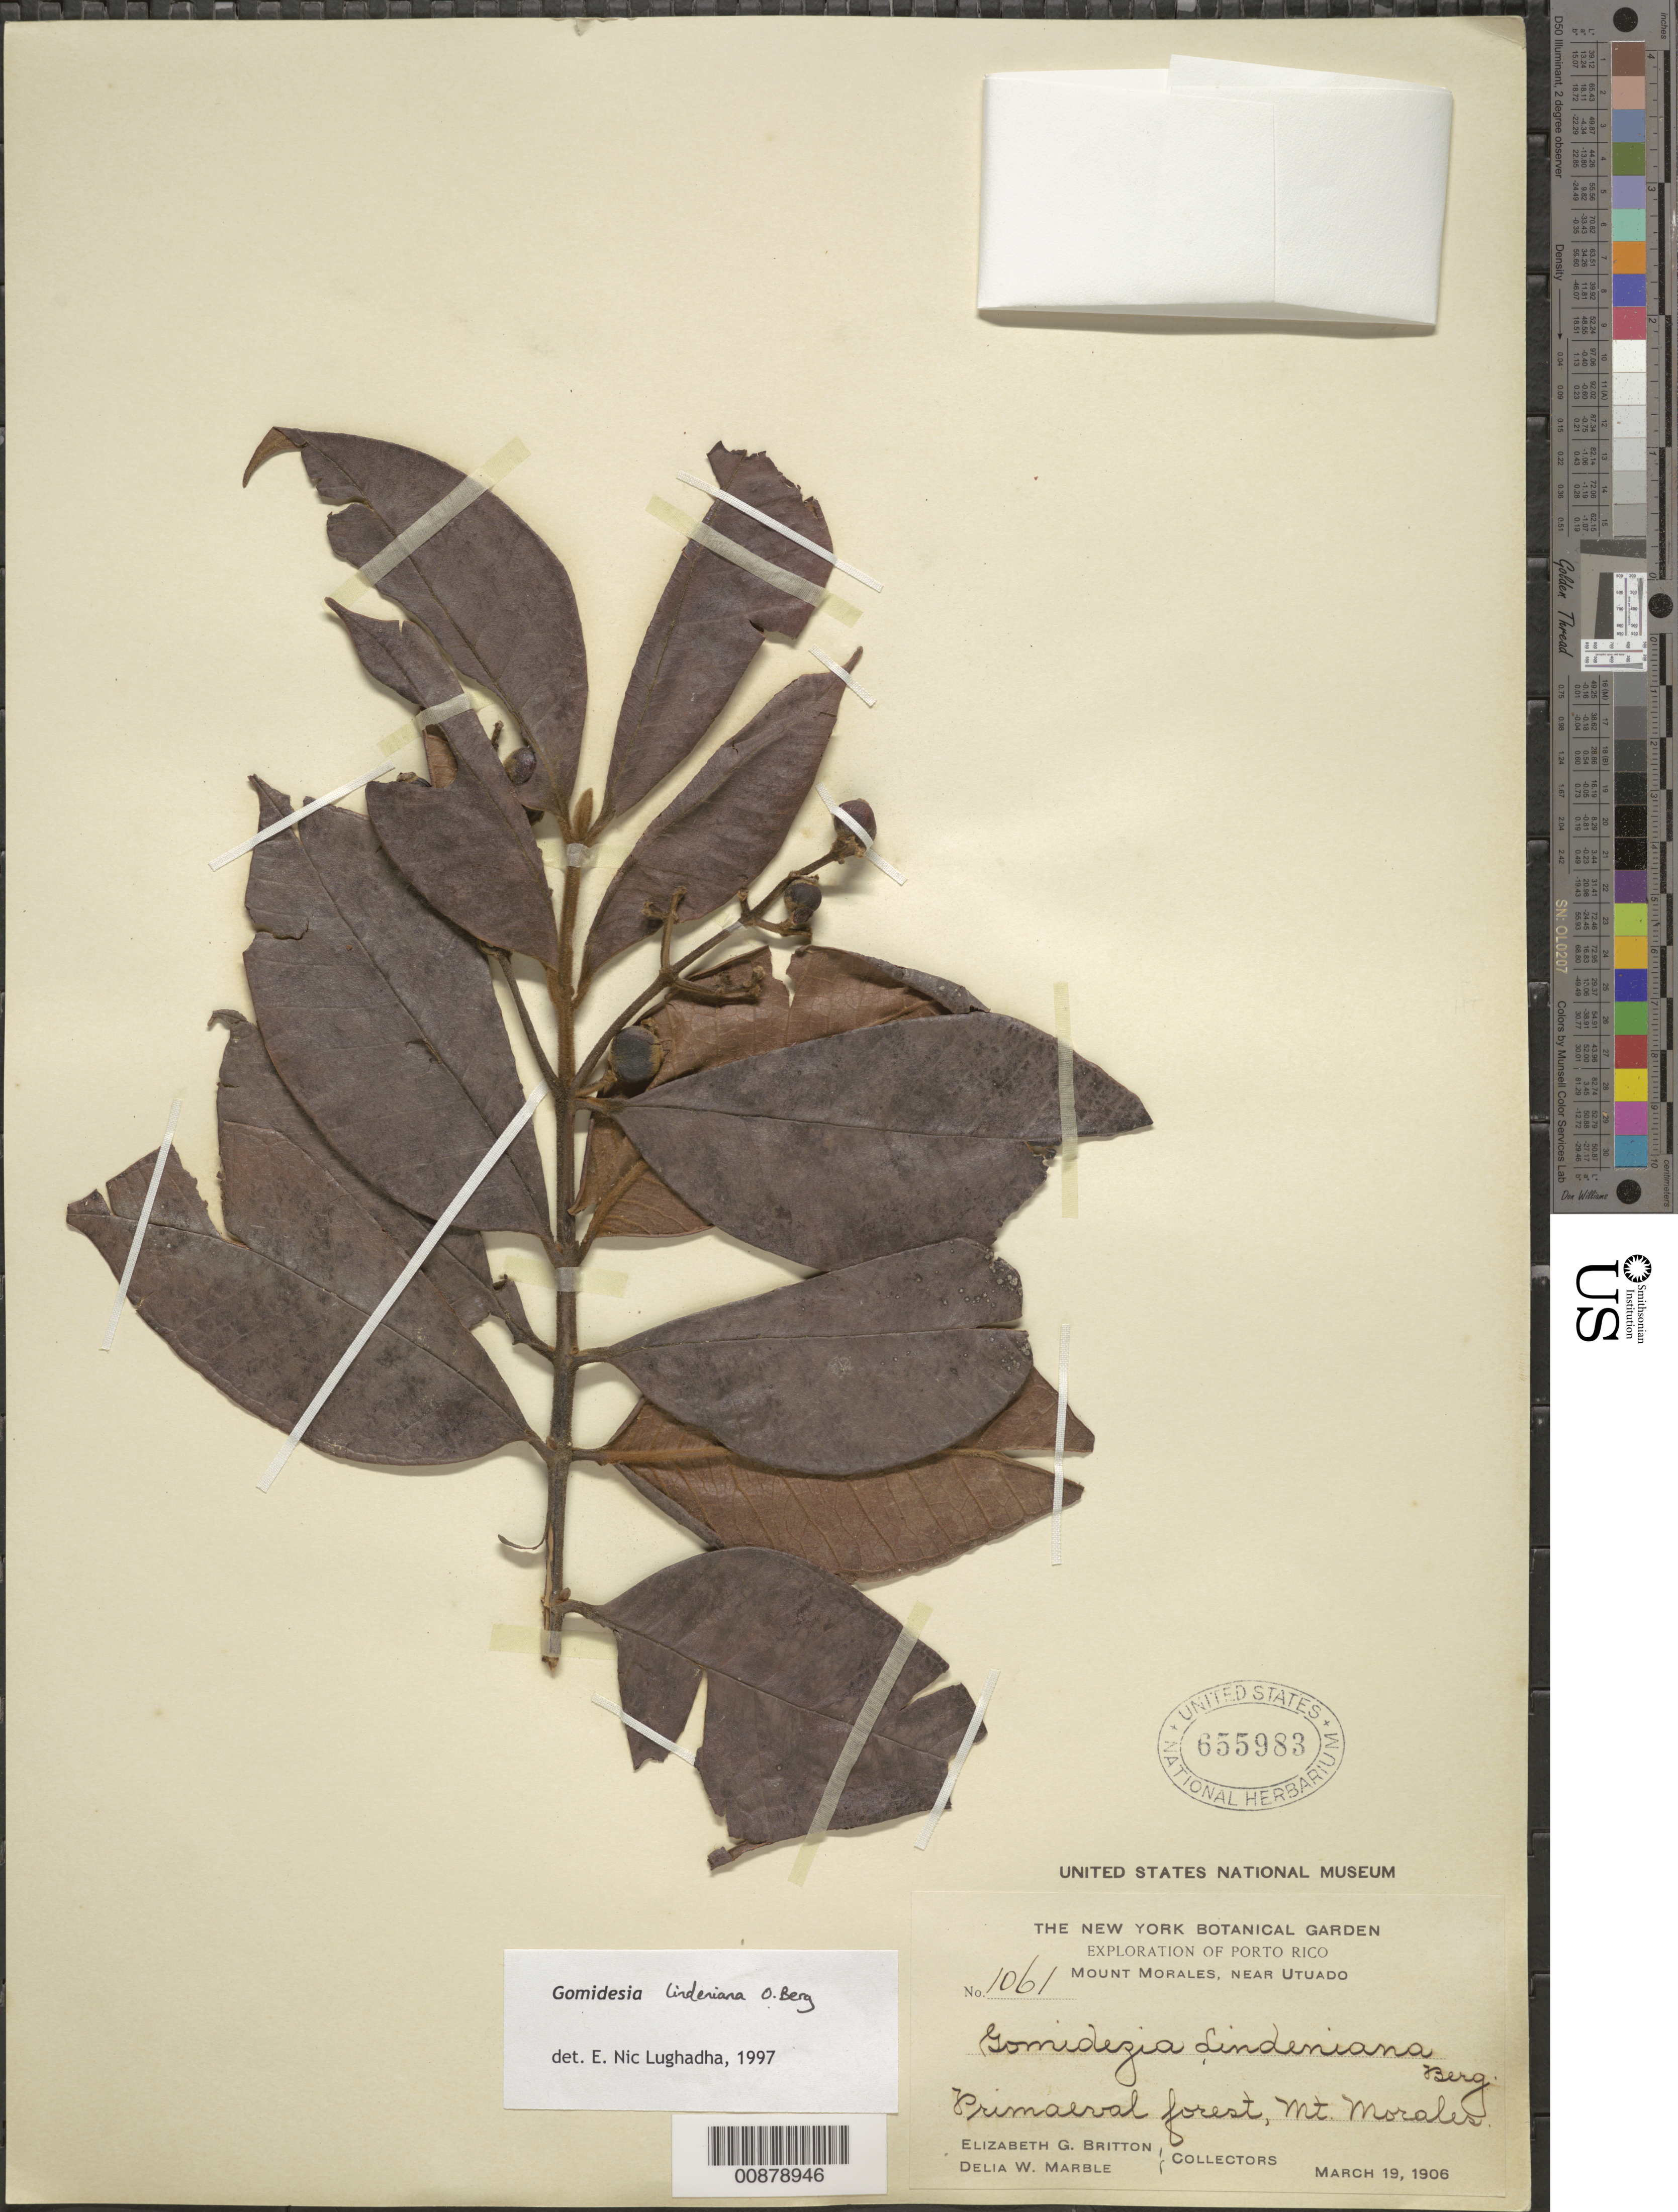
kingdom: Plantae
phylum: Tracheophyta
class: Magnoliopsida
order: Myrtales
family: Myrtaceae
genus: Myrcia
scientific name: Myrcia fenzliana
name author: O. Berg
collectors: E. G. Britton & D. W. Marble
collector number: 1061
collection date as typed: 19 Mar 1906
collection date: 1906-03-19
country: Puerto Rico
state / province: Utuado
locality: Mount Morales, near Utuado.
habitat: Primaeval forest.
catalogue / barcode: US 655983